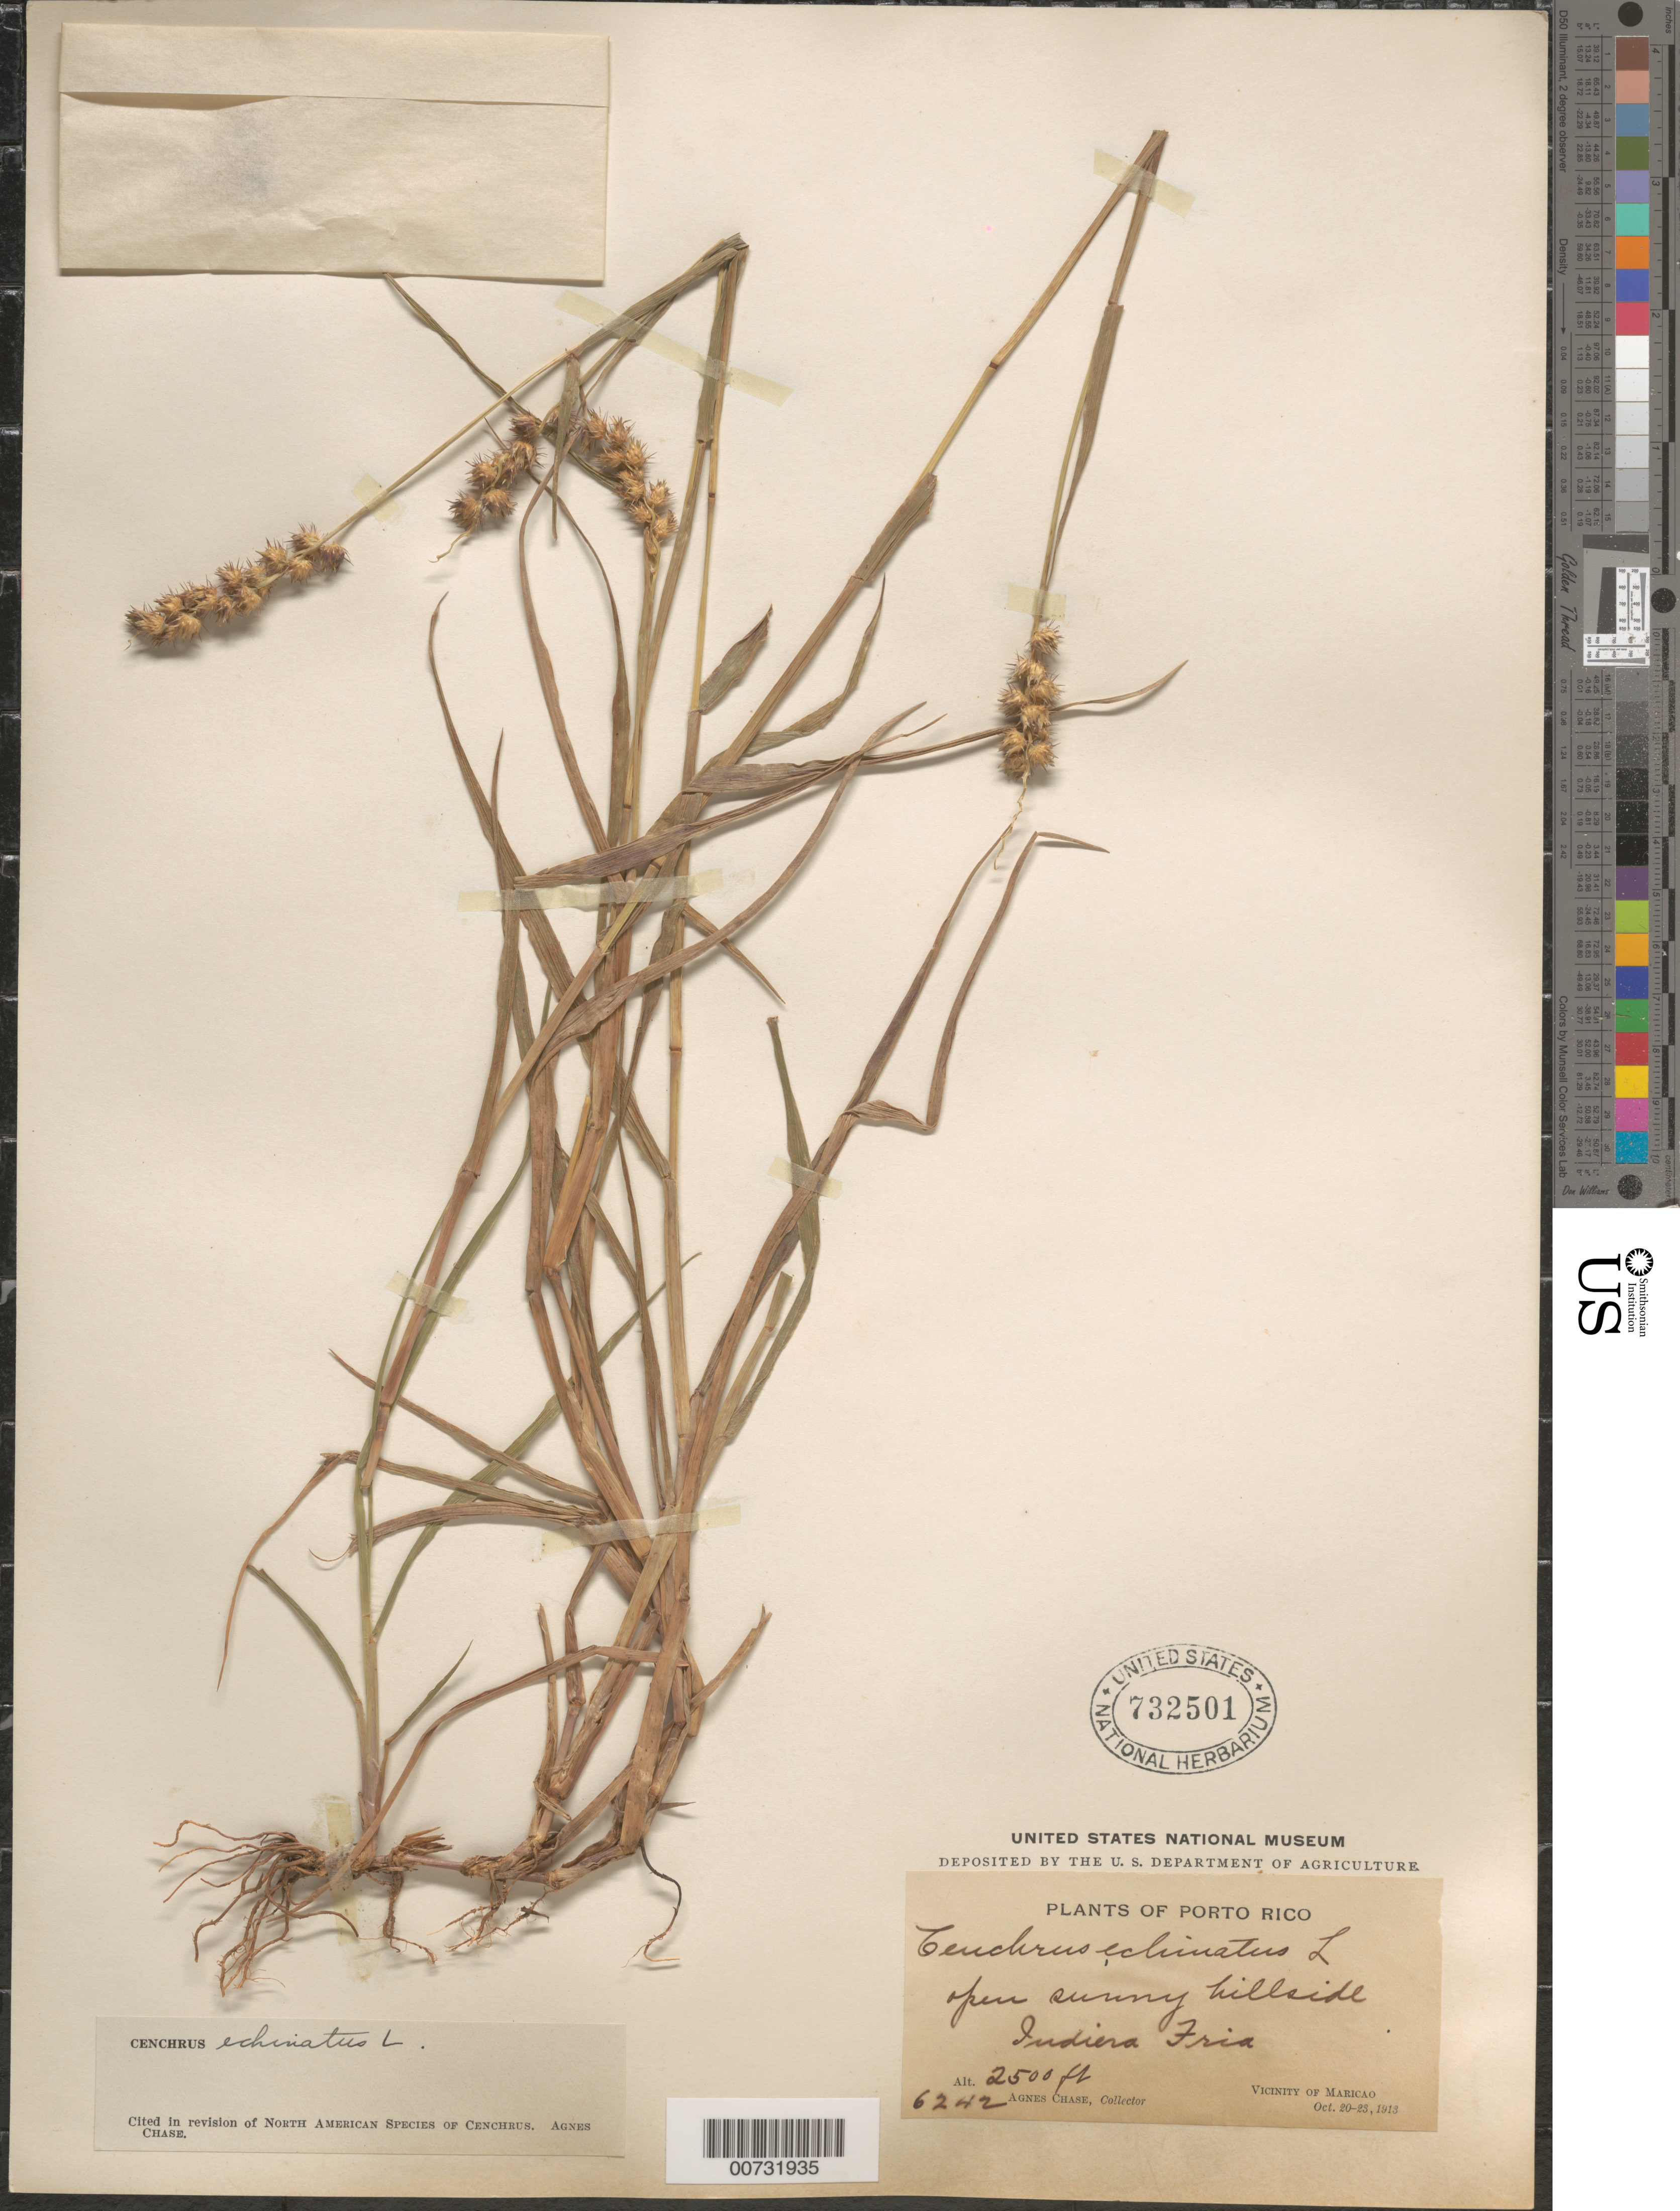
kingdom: Plantae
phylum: Tracheophyta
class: Liliopsida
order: Poales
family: Poaceae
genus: Cenchrus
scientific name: Cenchrus echinatus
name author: L.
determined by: Chase, [M.] Agnes, (US)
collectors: A. Chase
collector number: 6242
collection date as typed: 20 Oct 1913 to 23 Oct 1913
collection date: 1913-10-20/1913-10-23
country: Puerto Rico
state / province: Maricao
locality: Indiera Fria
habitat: Open sunny hillside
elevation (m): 762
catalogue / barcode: US 732501